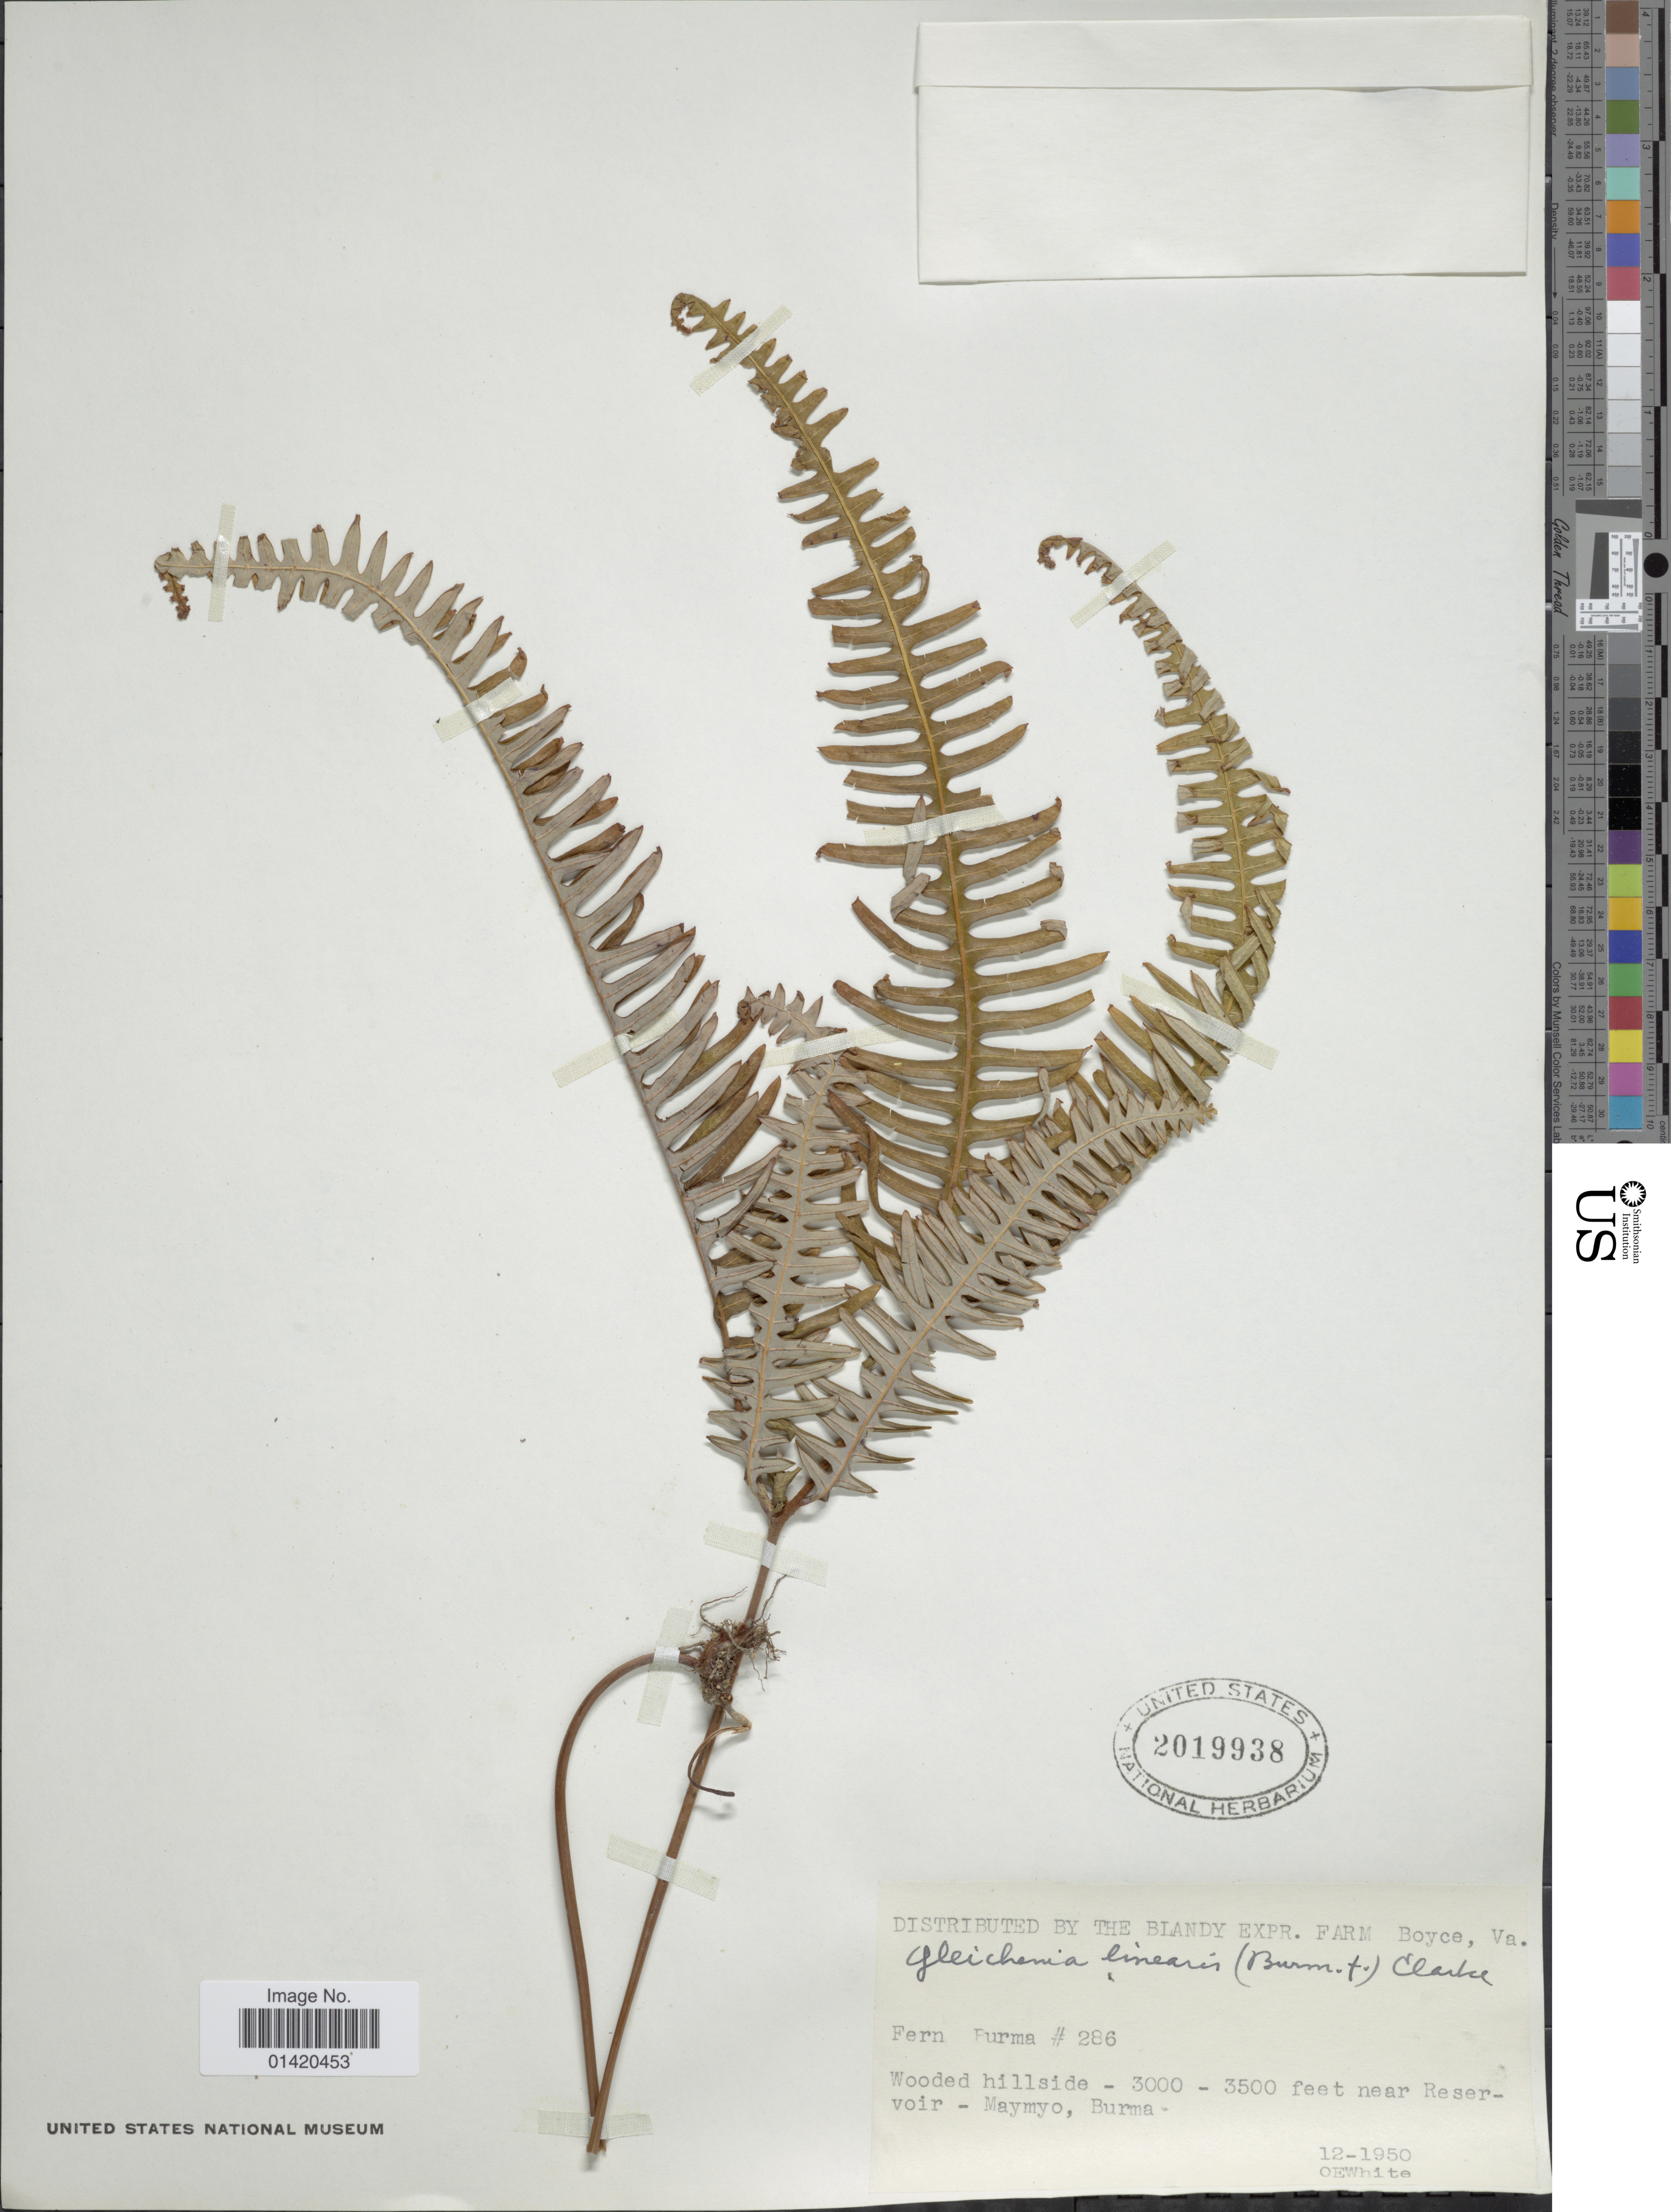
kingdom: Plantae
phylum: Tracheophyta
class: Polypodiopsida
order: Gleicheniales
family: Gleicheniaceae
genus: Dicranopteris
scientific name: Dicranopteris linearis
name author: (Burm. f.) Underw.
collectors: O. E. White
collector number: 286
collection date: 1950-12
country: Myanmar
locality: Wooded hillside near Reservoir - Maymyo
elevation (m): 914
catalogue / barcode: US 2019938